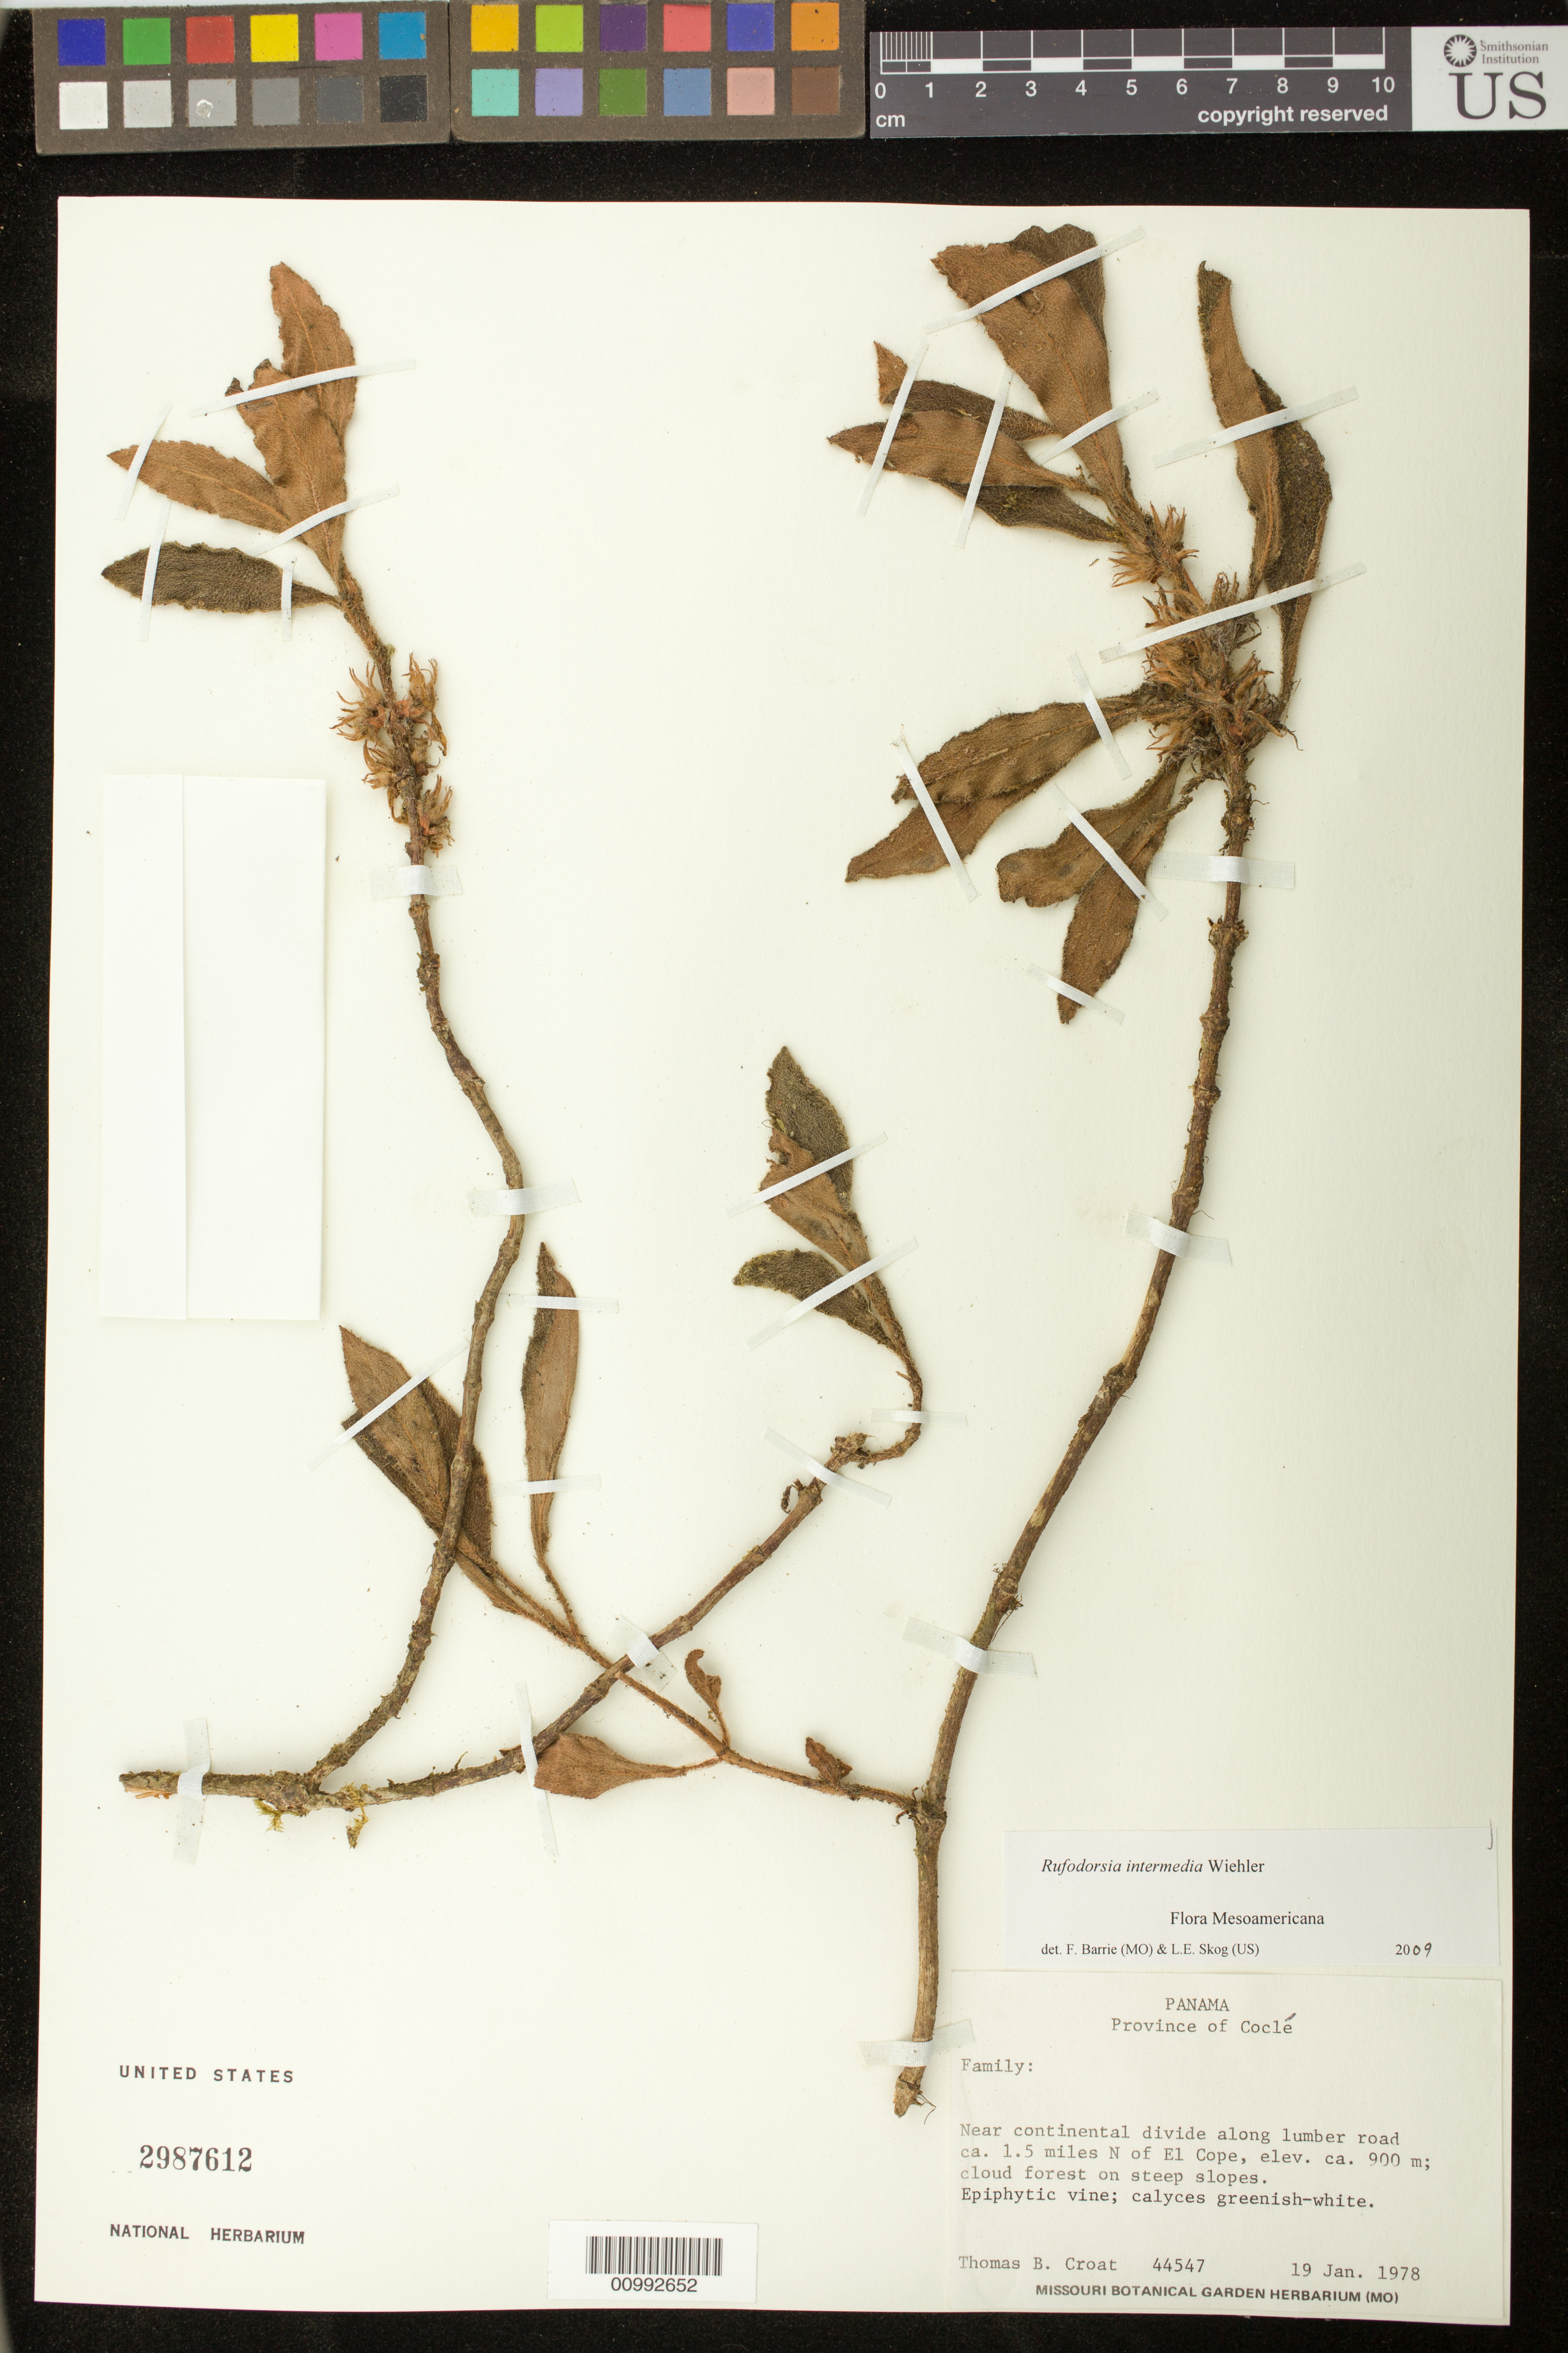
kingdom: Plantae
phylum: Tracheophyta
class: Magnoliopsida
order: Lamiales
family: Gesneriaceae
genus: Rufodorsia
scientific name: Rufodorsia intermedia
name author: Wiehler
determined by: Barrie, F. R.; Skog, Laurence E.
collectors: T. B. Croat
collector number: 44547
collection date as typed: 19 Jan 1978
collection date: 1978-01-19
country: Panama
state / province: Coclé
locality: Near continental divide along lumber road ca. 1.5 mi N of El Cope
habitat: Cloud forest on steep slopes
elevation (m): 900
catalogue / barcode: US 2987612